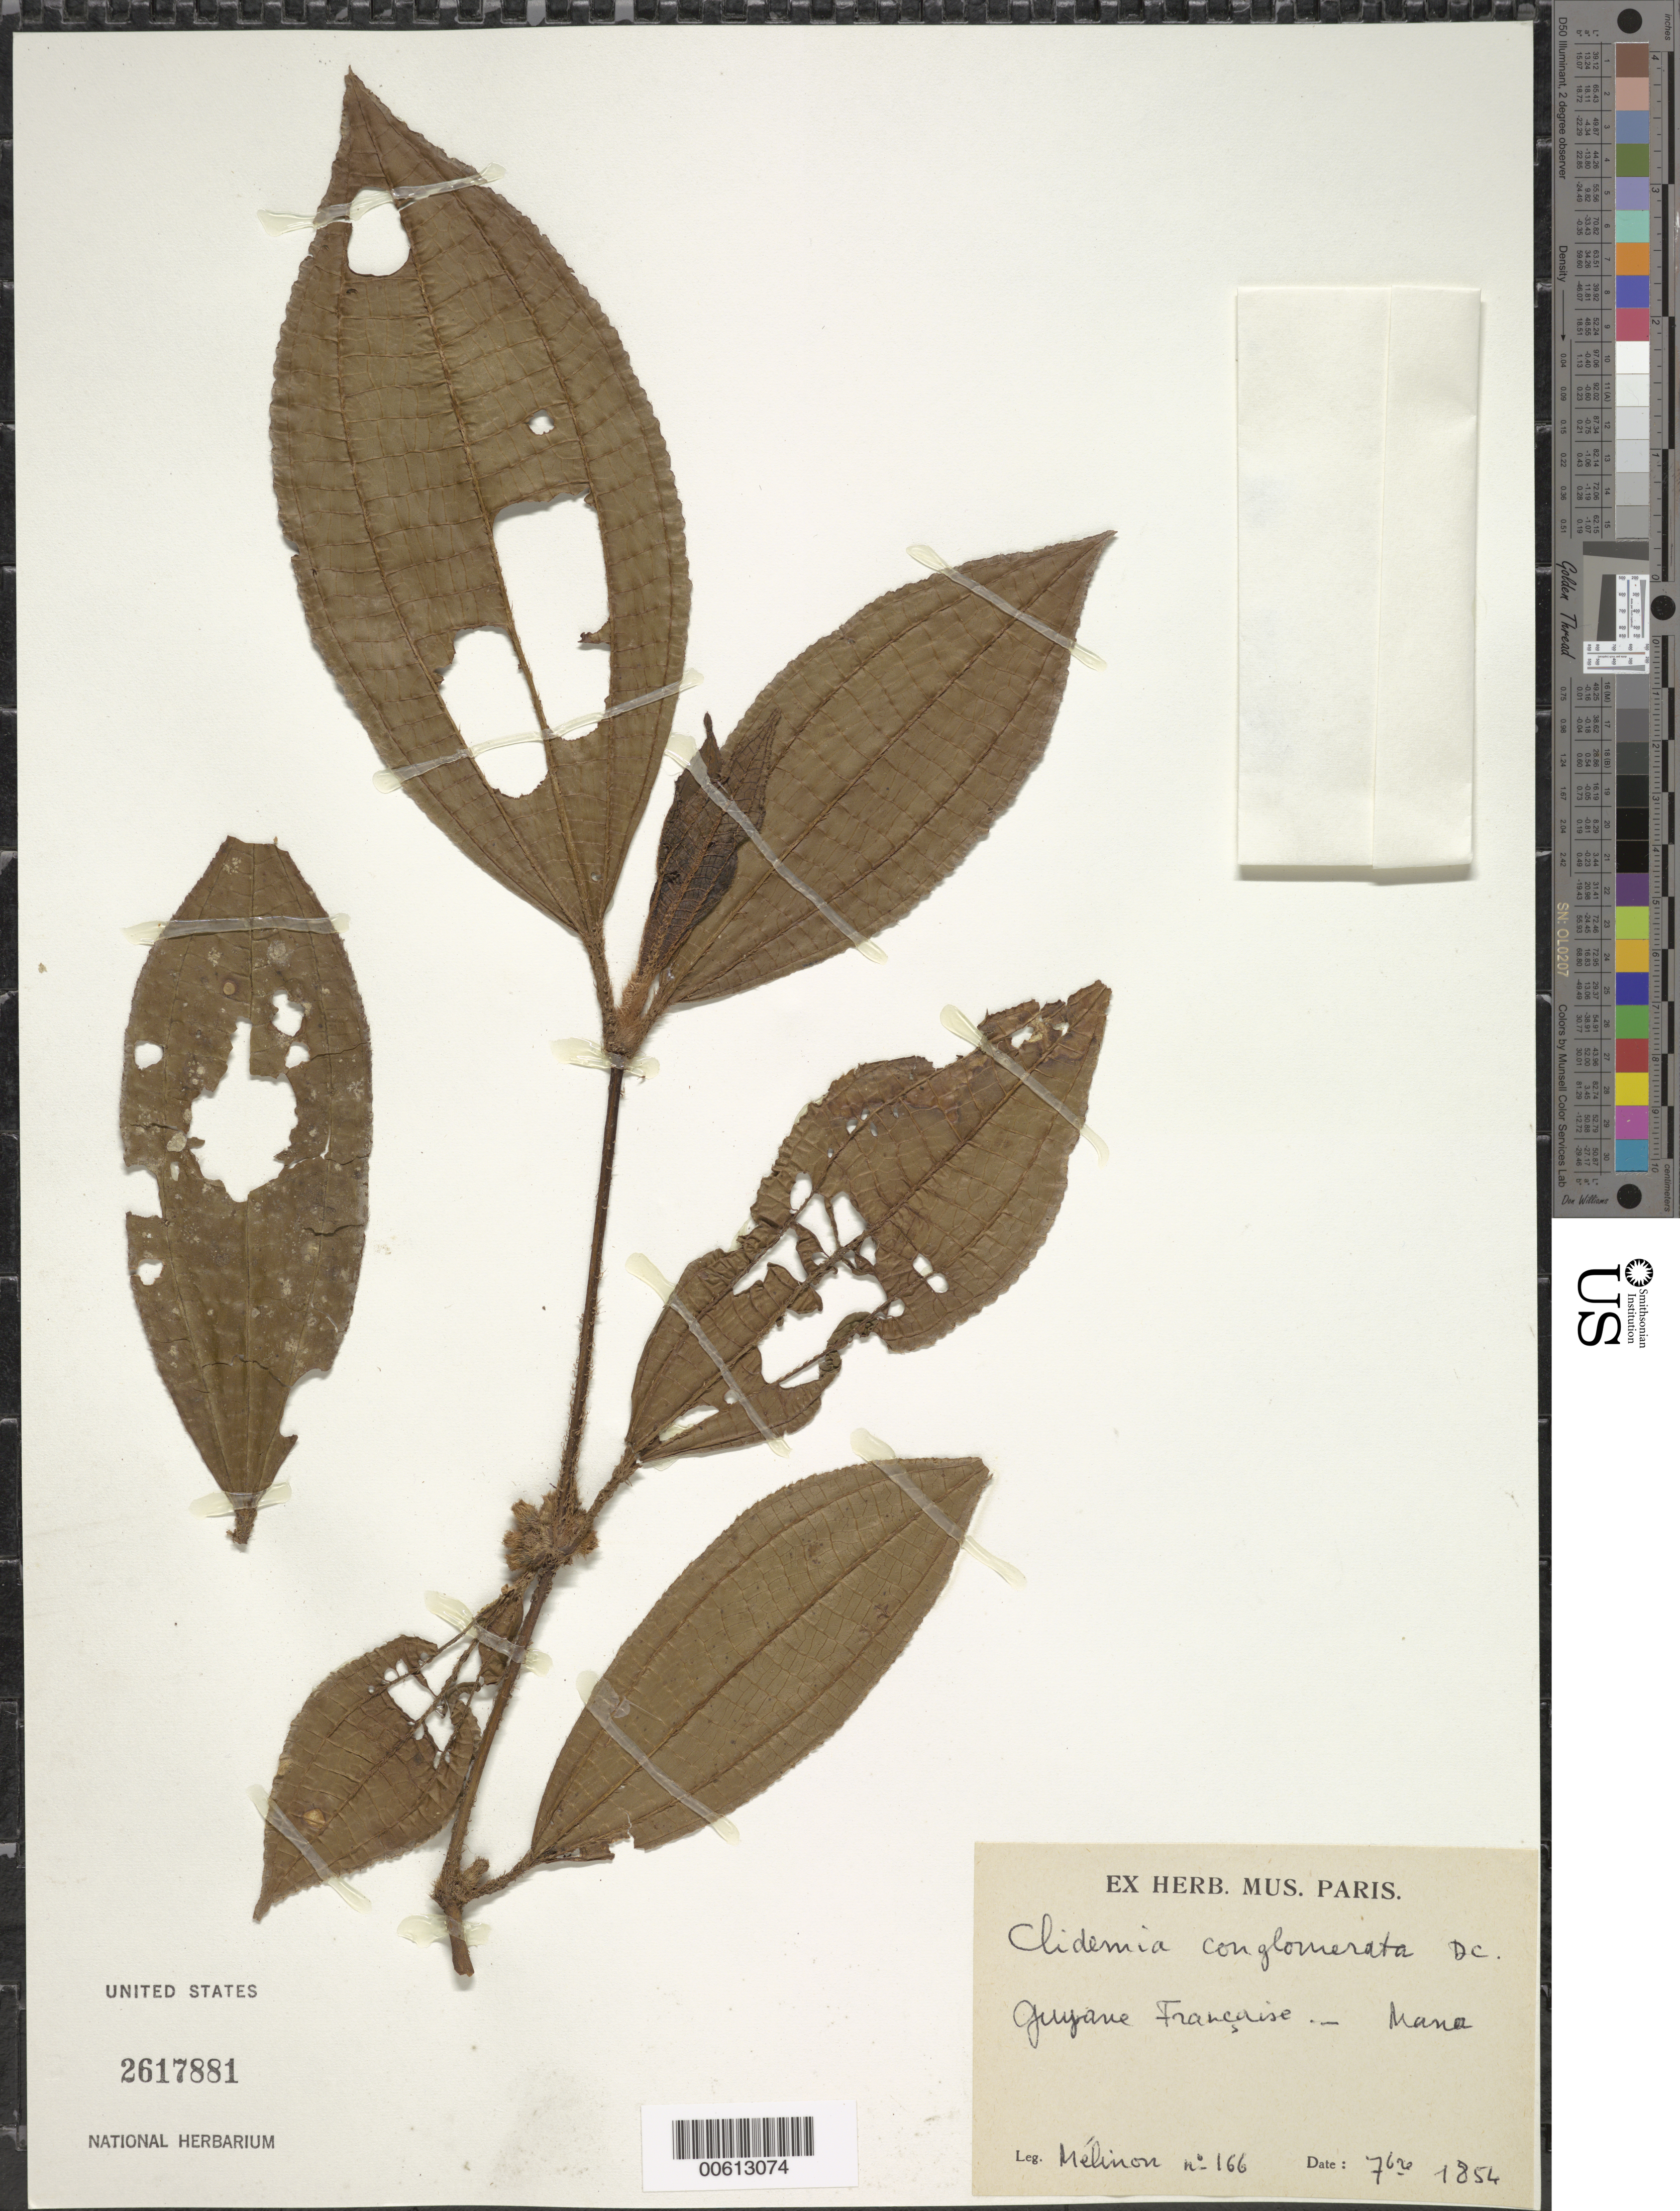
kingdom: Plantae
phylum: Tracheophyta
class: Magnoliopsida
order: Myrtales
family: Melastomataceae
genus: Clidemia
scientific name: Clidemia conglomerata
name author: DC.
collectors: -. Mélinon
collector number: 166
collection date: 1854-09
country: French Guiana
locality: Guyane Française - Mana.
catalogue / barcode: US 2617881